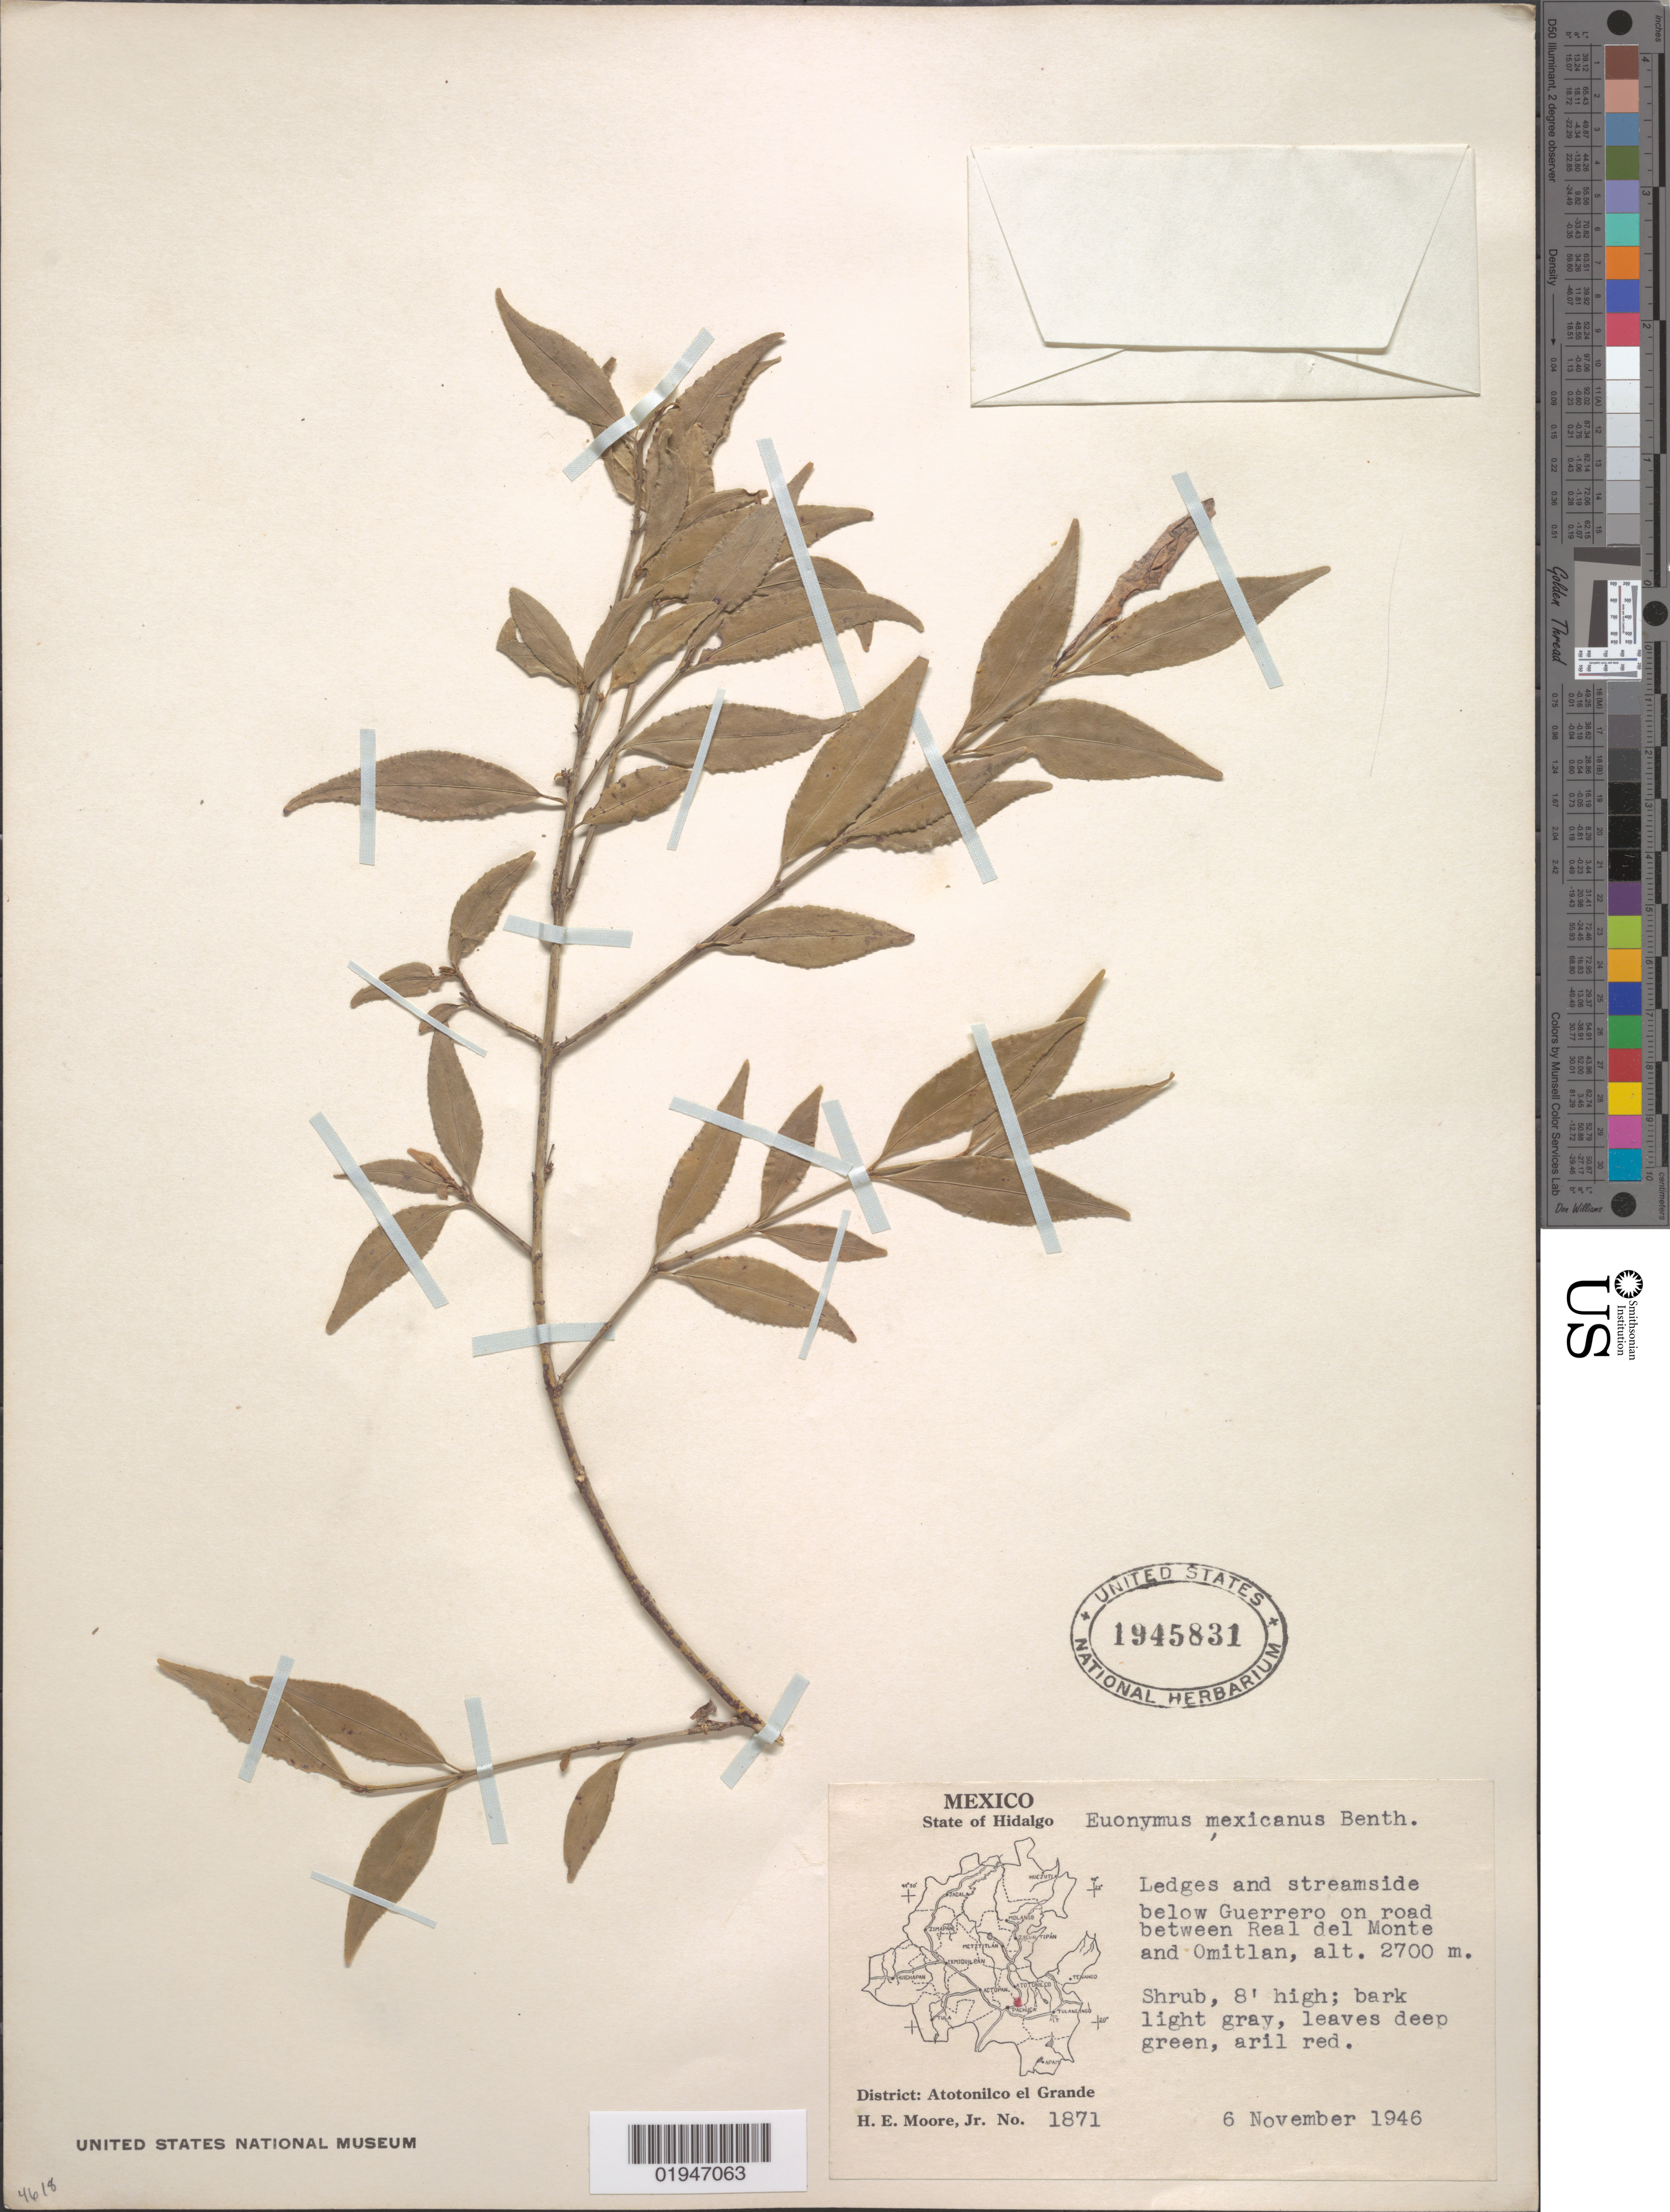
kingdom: Plantae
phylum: Tracheophyta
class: Magnoliopsida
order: Celastrales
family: Celastraceae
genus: Euonymus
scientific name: Euonymus mexicanus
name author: Benth.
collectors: H. Moore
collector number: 1871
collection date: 1946-11-06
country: Mexico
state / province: Hidalgo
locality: District: Atotonilco el Grande. Below Guerrero on road between Real del Monte and Omitlan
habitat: Ledges and streamside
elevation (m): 2700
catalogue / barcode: US 1945831